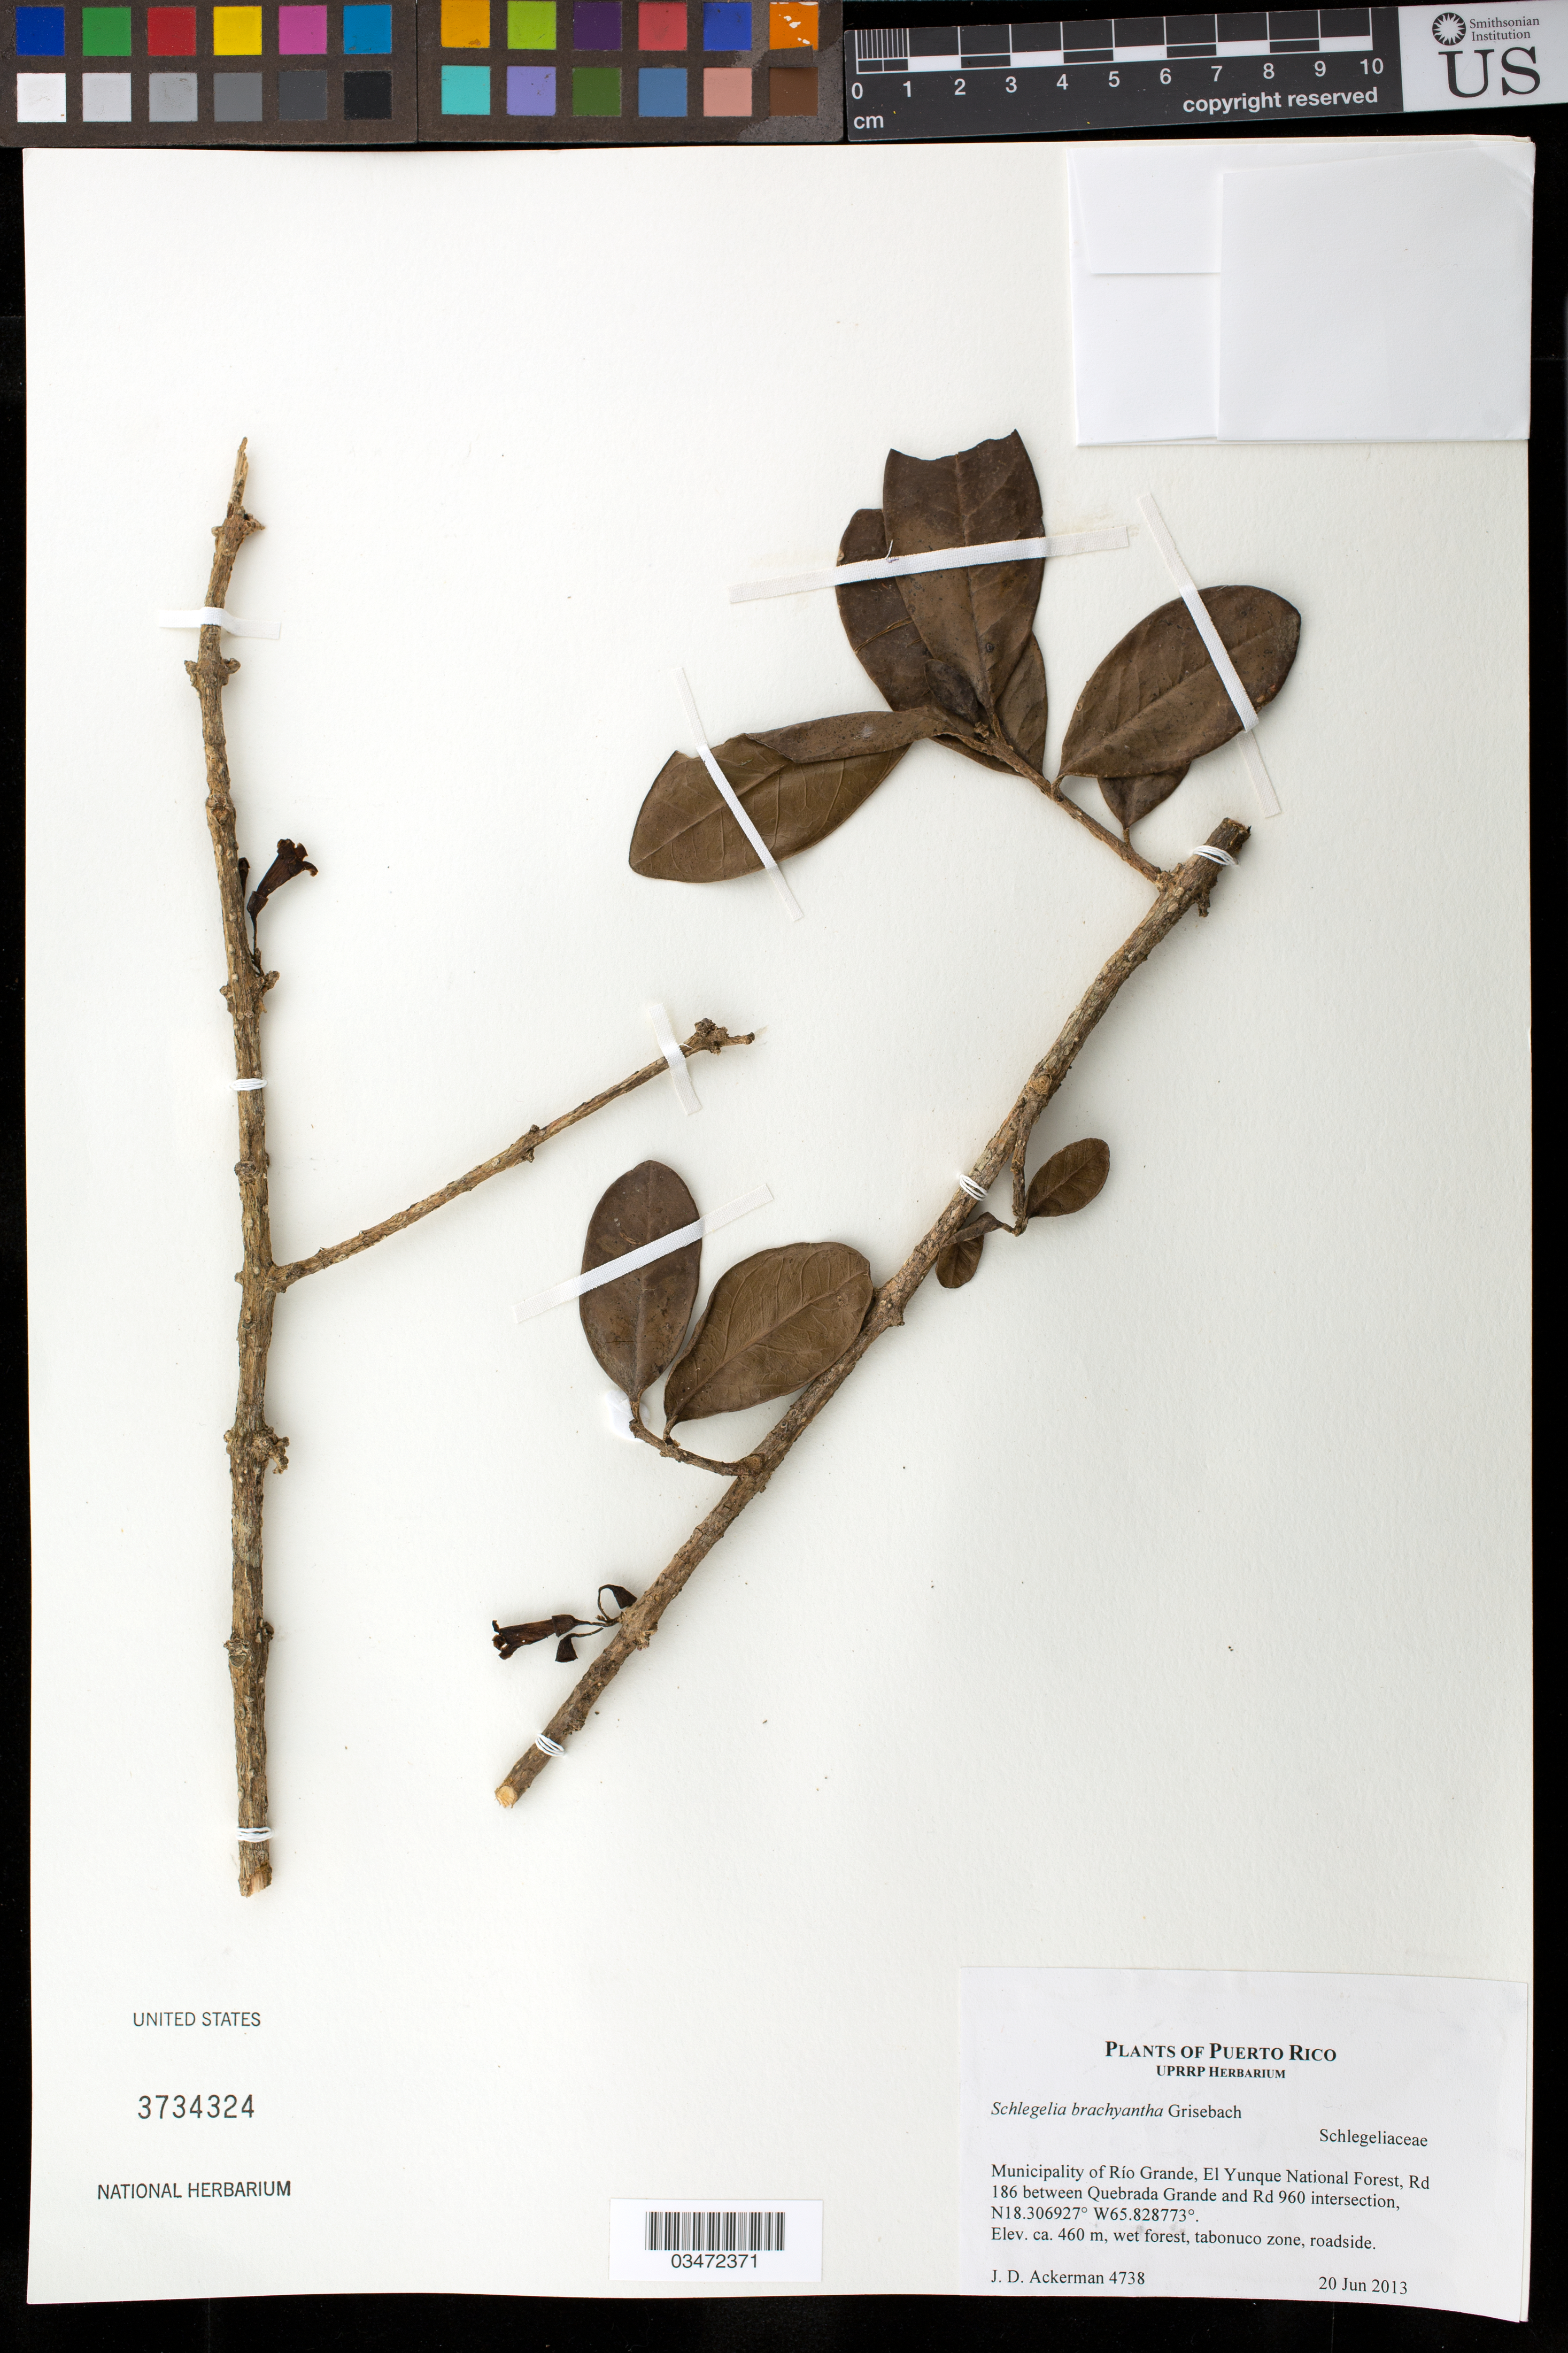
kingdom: Plantae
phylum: Tracheophyta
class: Magnoliopsida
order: Lamiales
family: Schlegeliaceae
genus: Schlegelia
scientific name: Schlegelia brachyantha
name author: Griseb.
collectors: J. D. Ackerman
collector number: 4738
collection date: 2013-06-20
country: Puerto Rico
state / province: Rio Grande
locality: El Yunque National Forest, Rd 186 between Quebrada Grande and RD 960 intersection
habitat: Wet forest, tabonuco zone, roadside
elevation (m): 460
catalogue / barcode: US 3734324